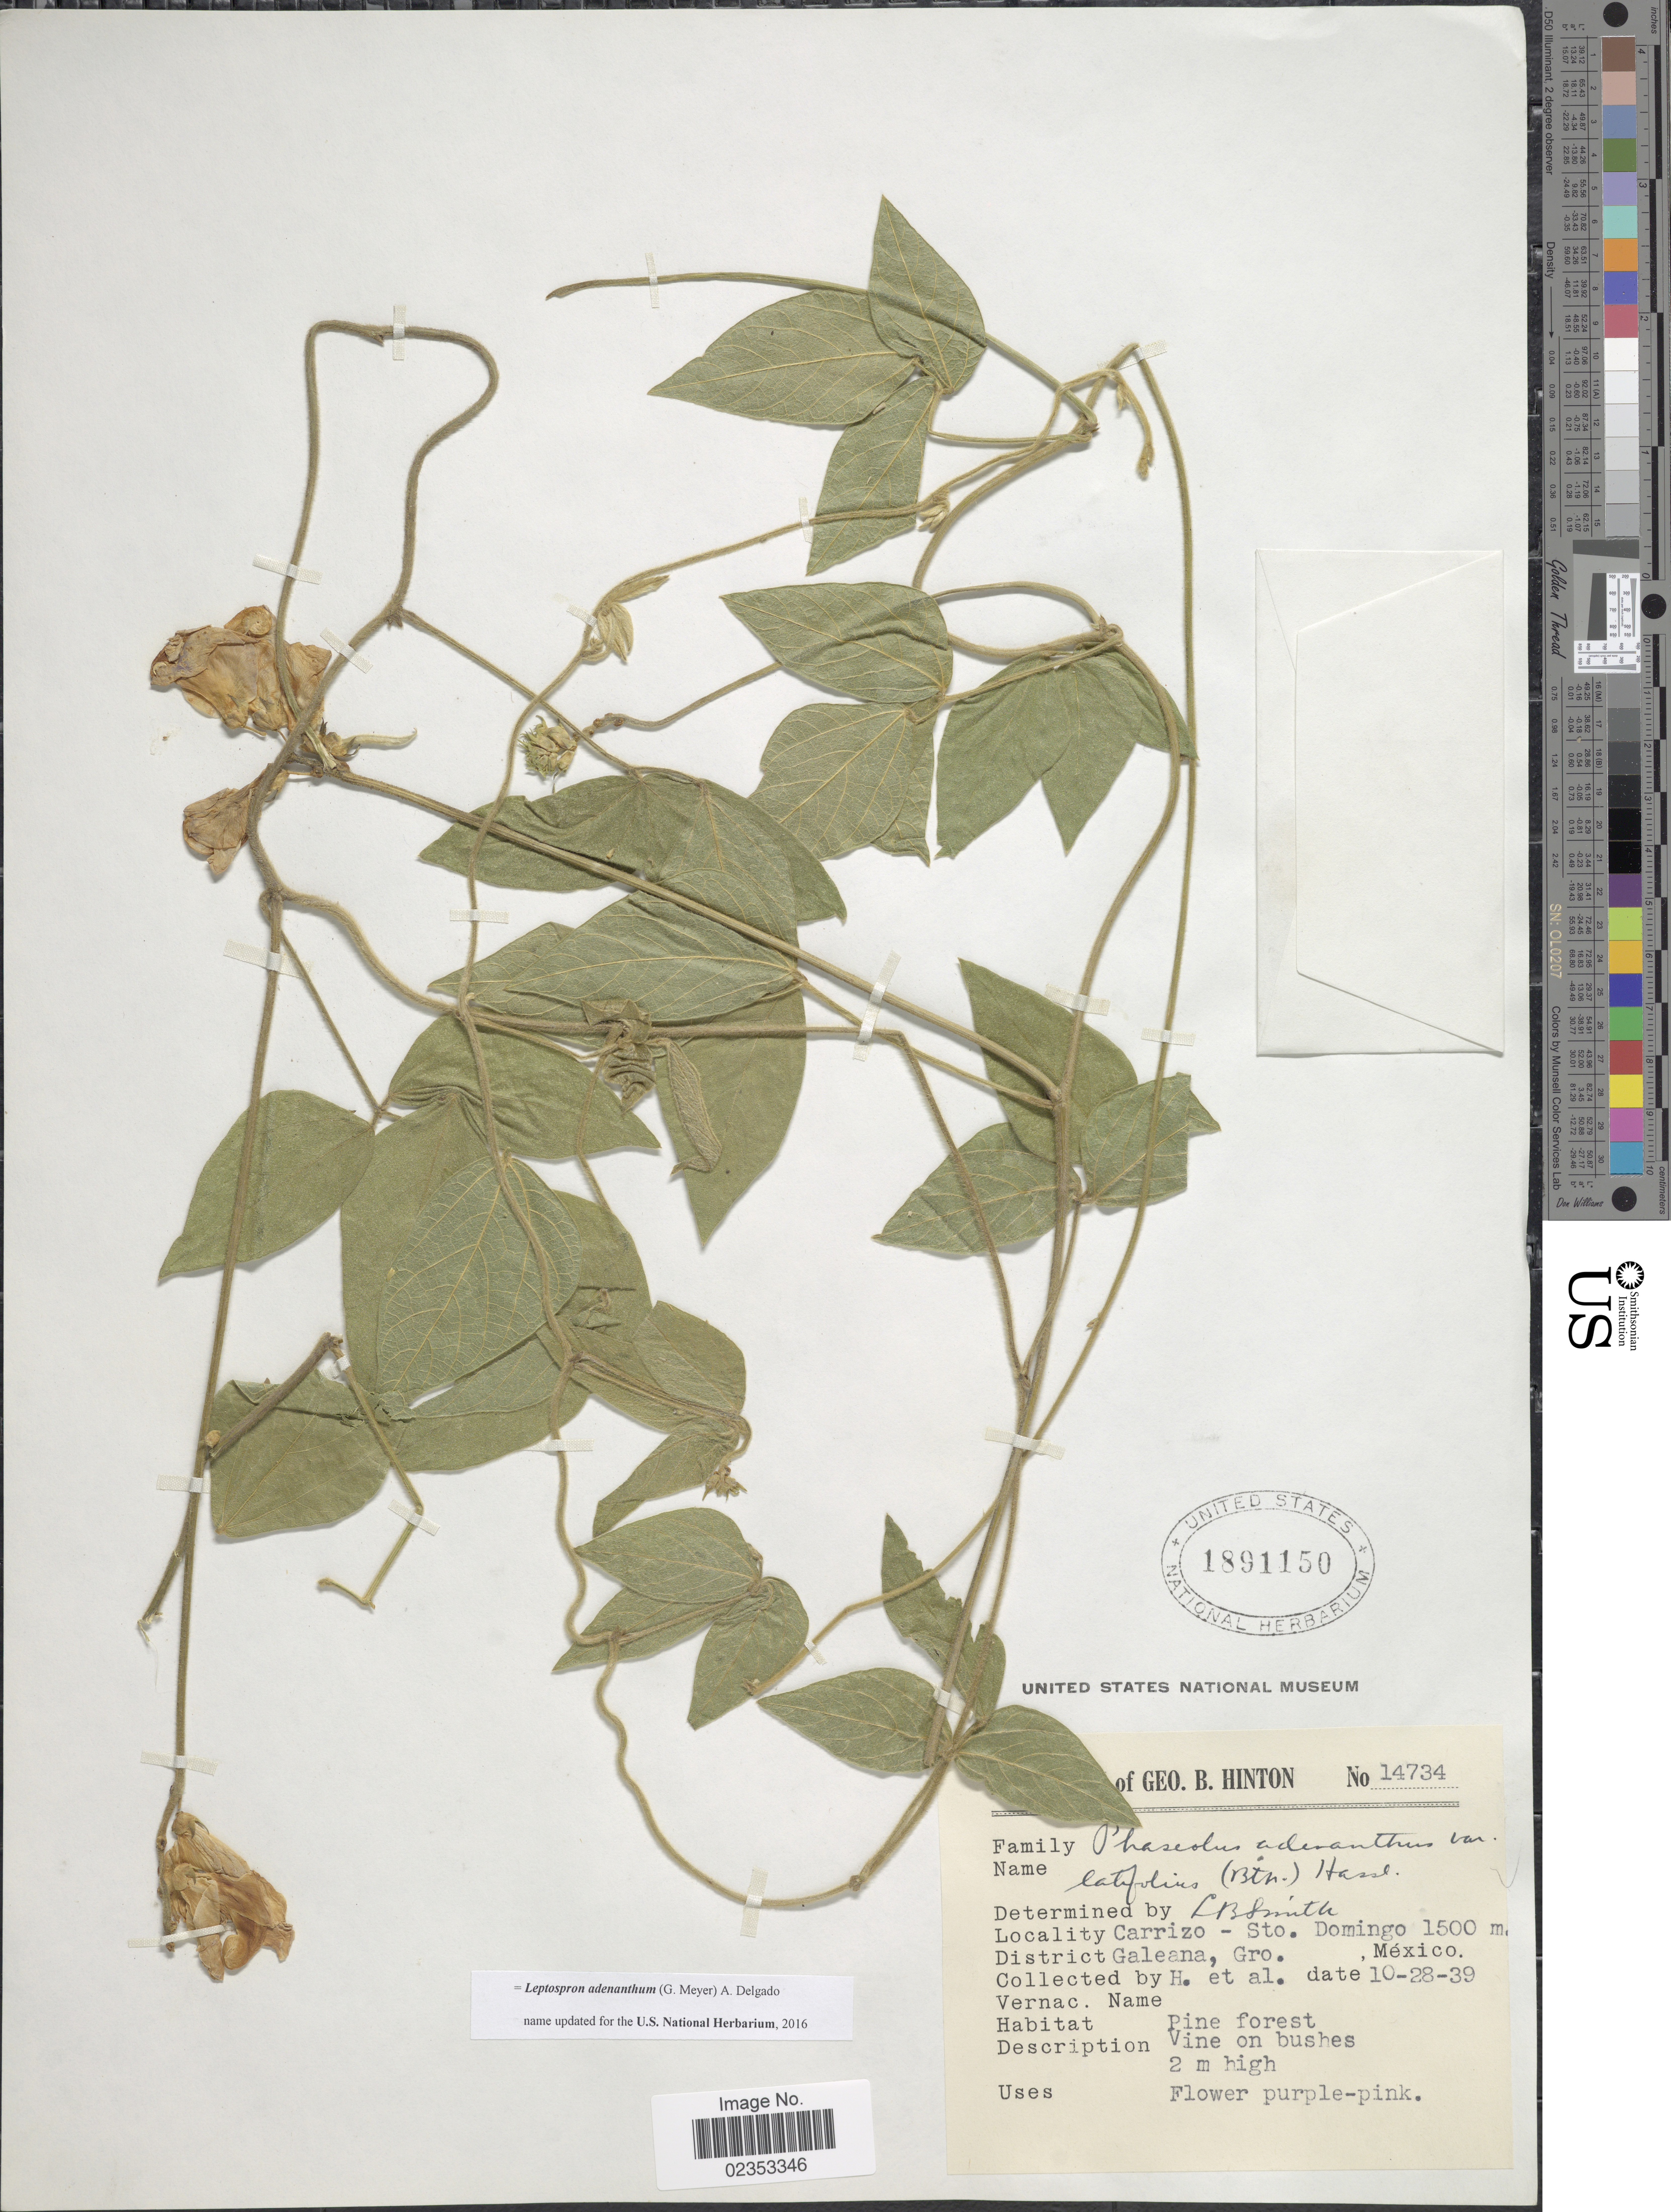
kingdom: Plantae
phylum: Tracheophyta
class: Magnoliopsida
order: Fabales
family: Fabaceae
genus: Leptospron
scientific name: Leptospron adenanthum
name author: (G. Mey.) A. Delgado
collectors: G. B. Hinton & et al.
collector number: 14734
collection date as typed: Transcribed d/m/y: 28/10/39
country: Mexico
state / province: Guerrero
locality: Carrizo-Sto. Domingo, District Galeana.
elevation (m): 1500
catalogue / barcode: US 1891150